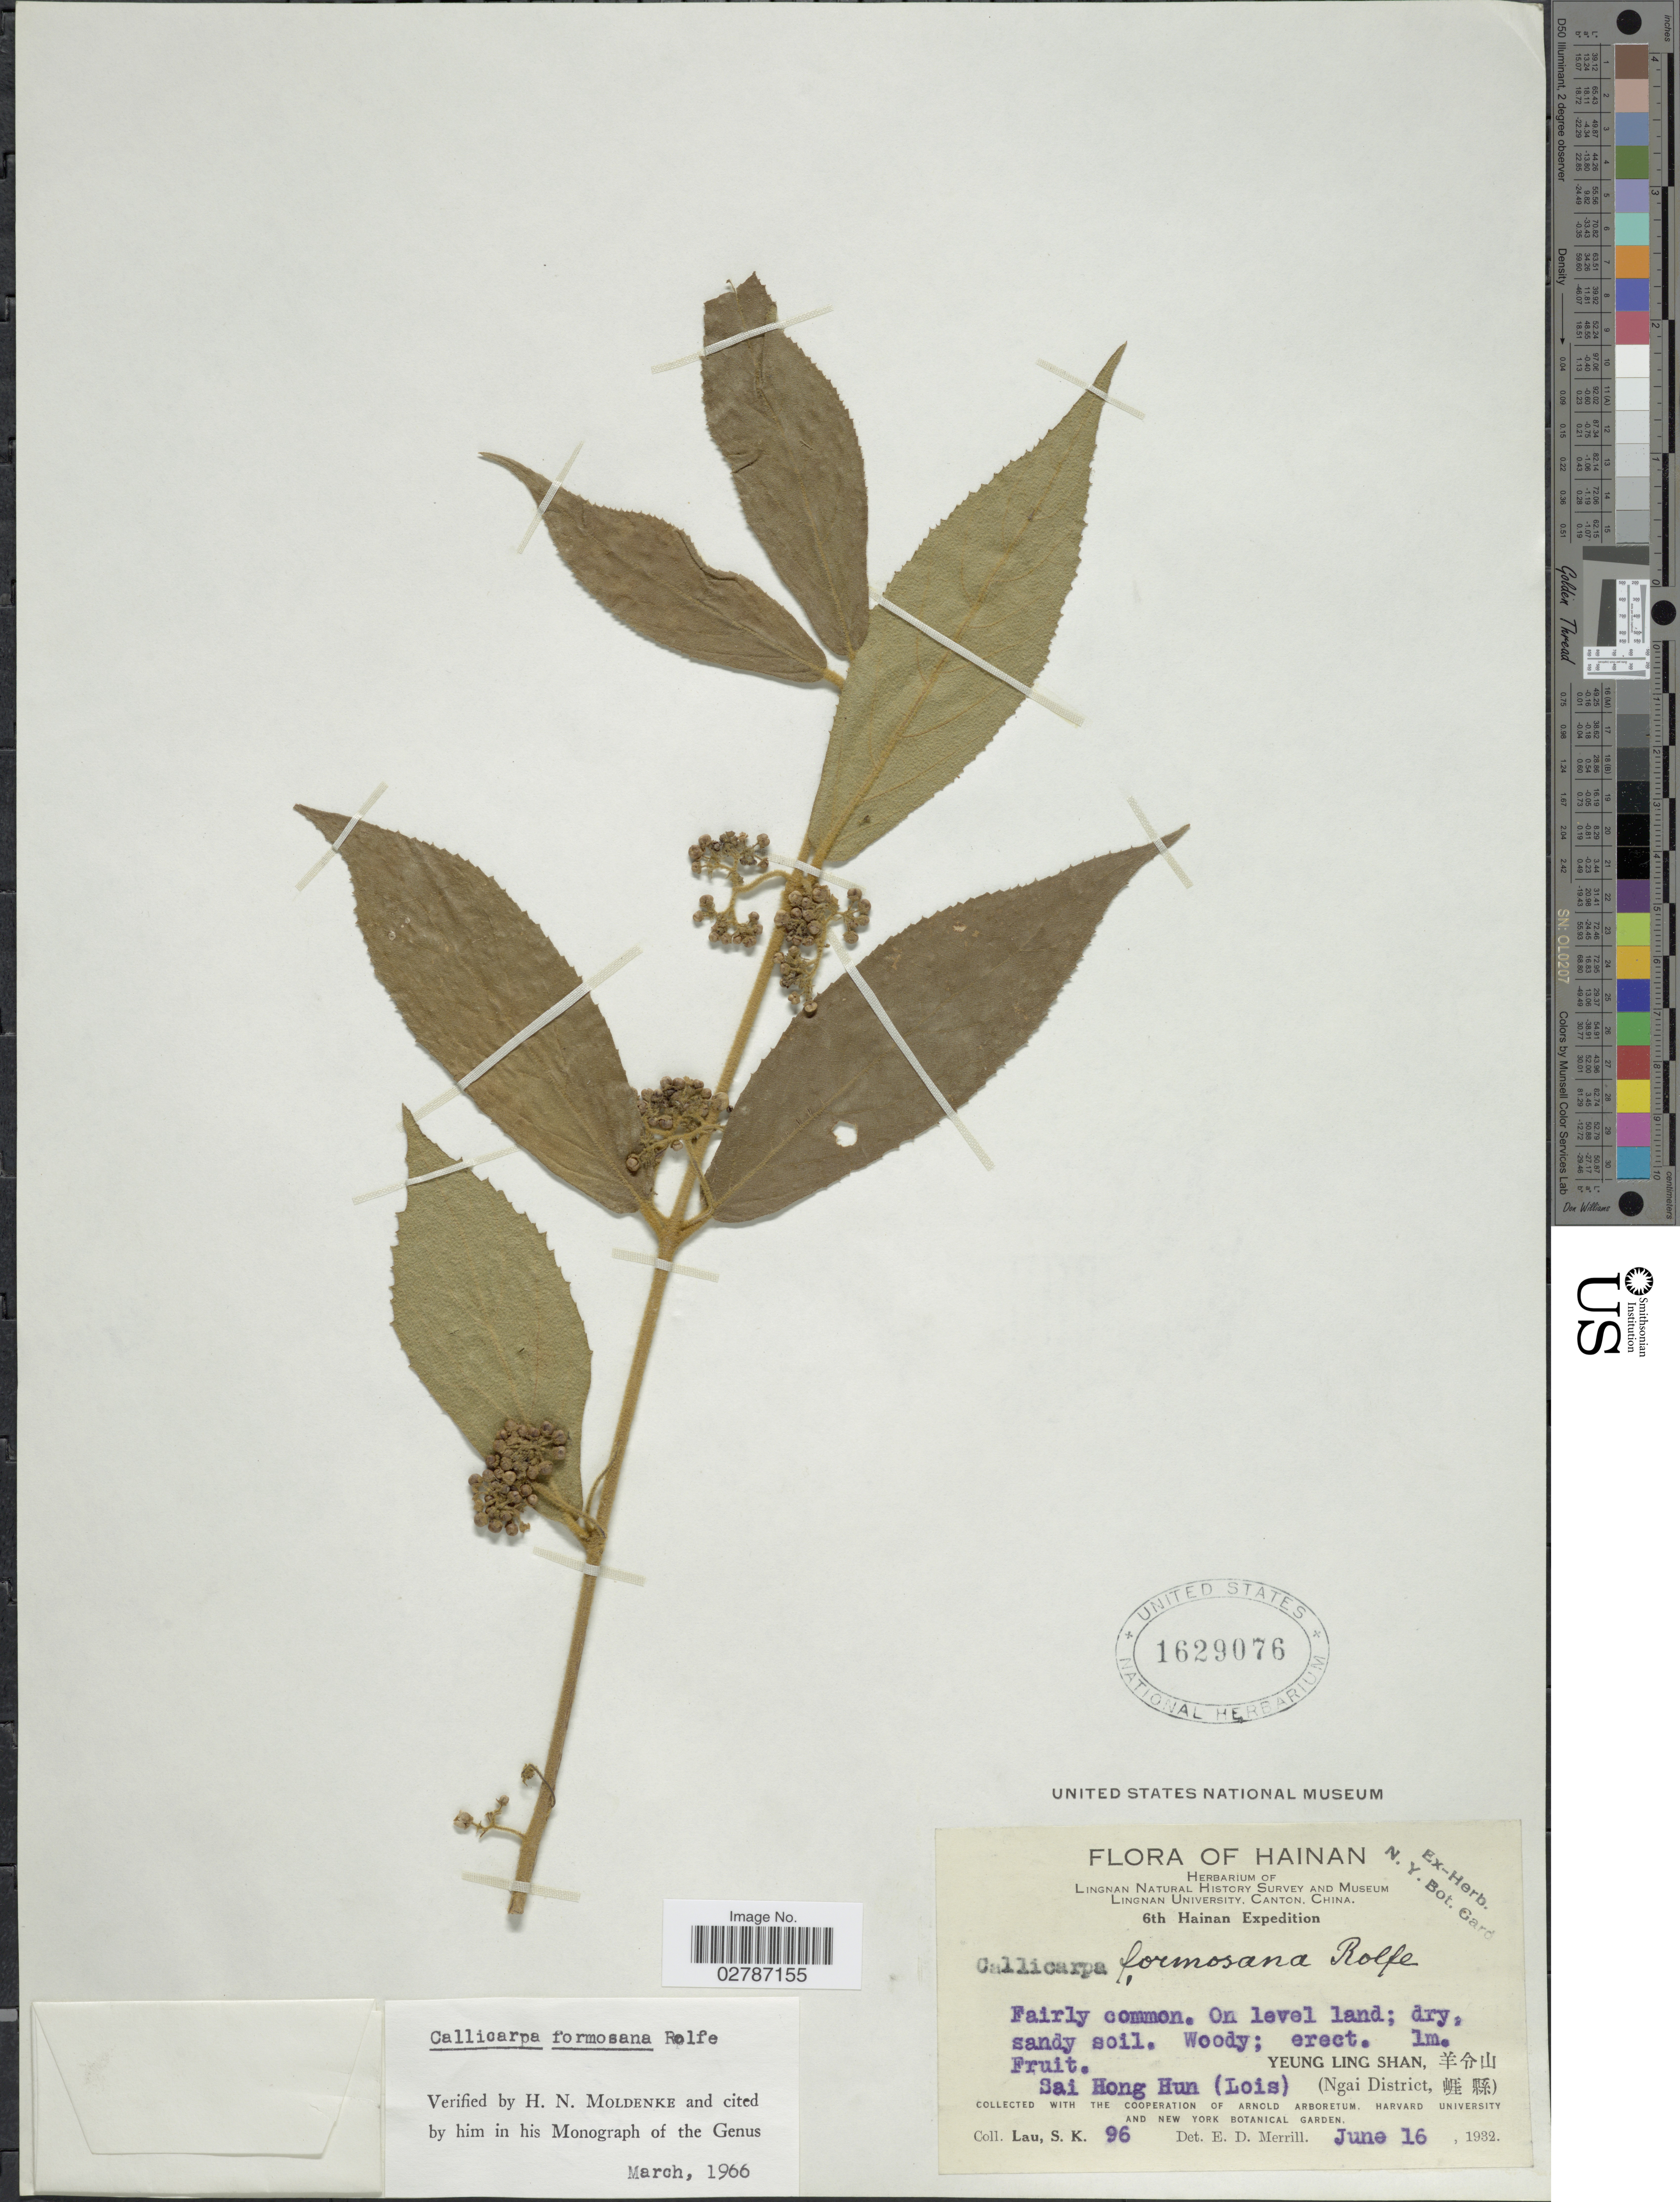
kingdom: Plantae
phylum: Tracheophyta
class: Magnoliopsida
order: Lamiales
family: Lamiaceae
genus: Callicarpa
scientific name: Callicarpa formosana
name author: Rolfe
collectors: S. K. Lau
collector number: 96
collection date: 1932-06-16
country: China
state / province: Hainan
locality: Yeung Ling Shan. Sai Hong Hun (Lois).(Ngai District).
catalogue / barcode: US 1629076